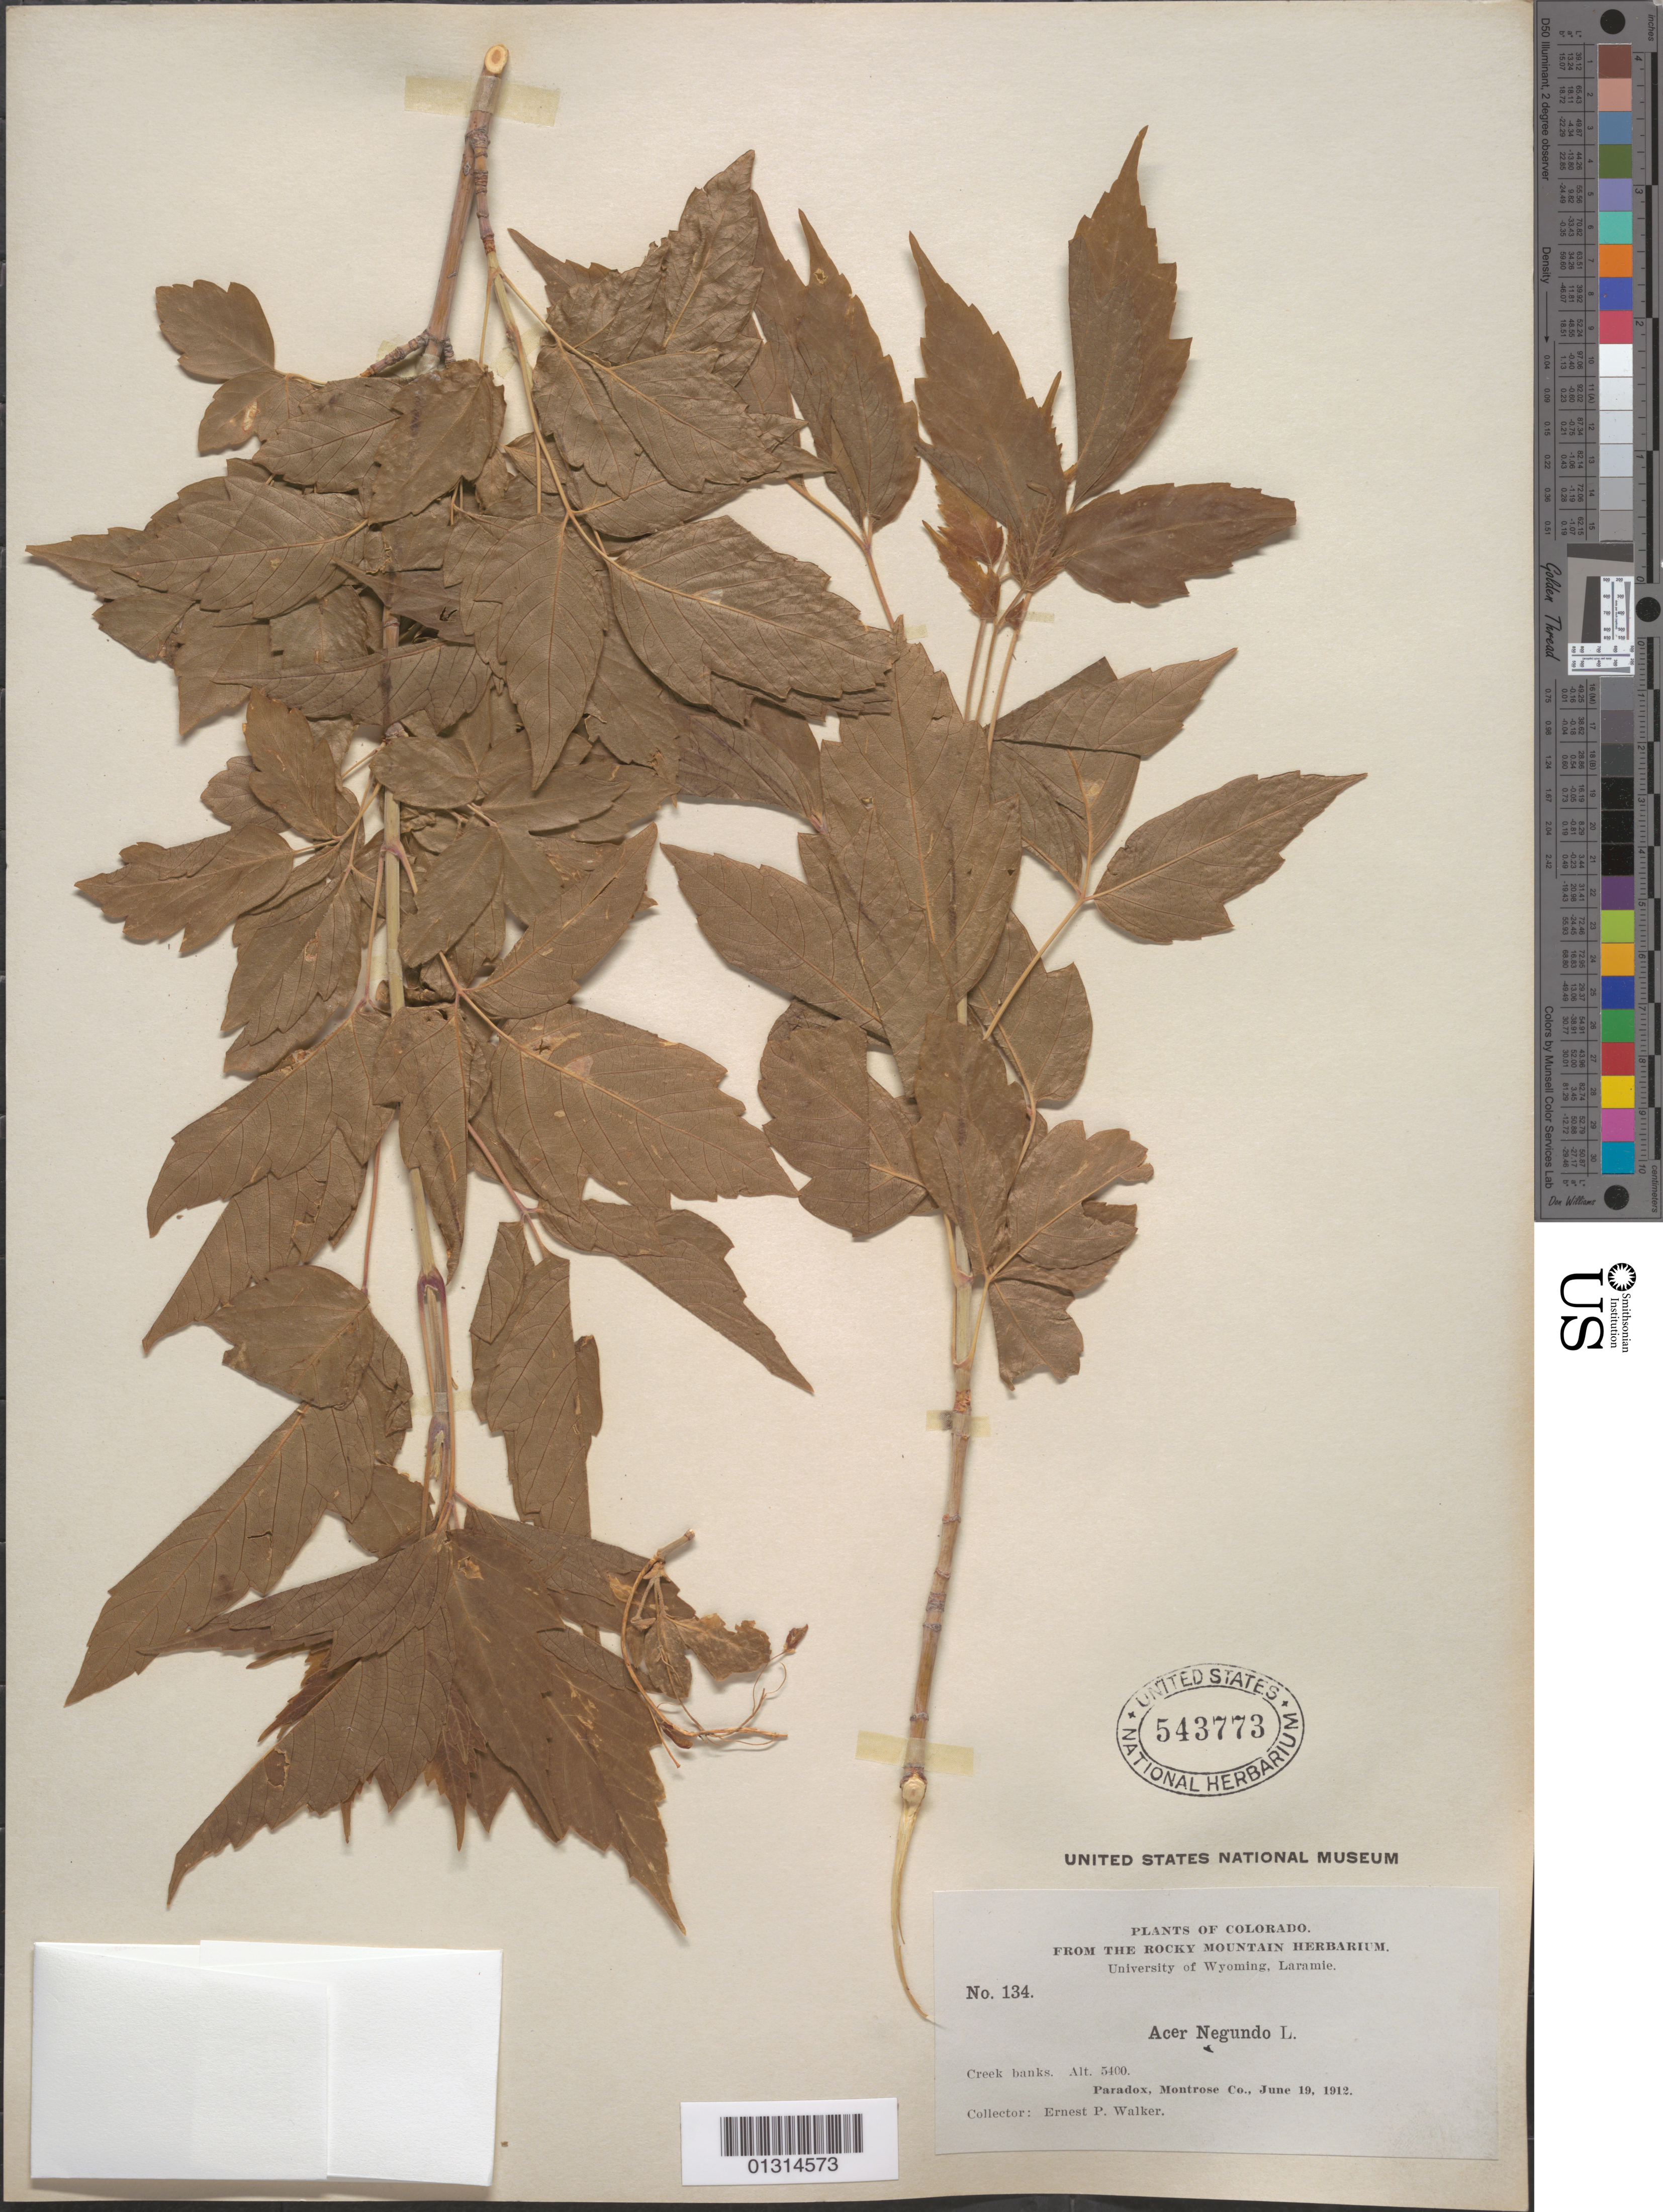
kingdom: Plantae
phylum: Tracheophyta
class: Magnoliopsida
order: Sapindales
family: Sapindaceae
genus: Acer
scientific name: Acer negundo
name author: L.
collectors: E. P. Walker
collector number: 134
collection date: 1912-06-19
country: United States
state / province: Colorado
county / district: Montrose County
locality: Montrose County, Paradox.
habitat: Creek banks.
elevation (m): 1646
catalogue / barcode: US 543773